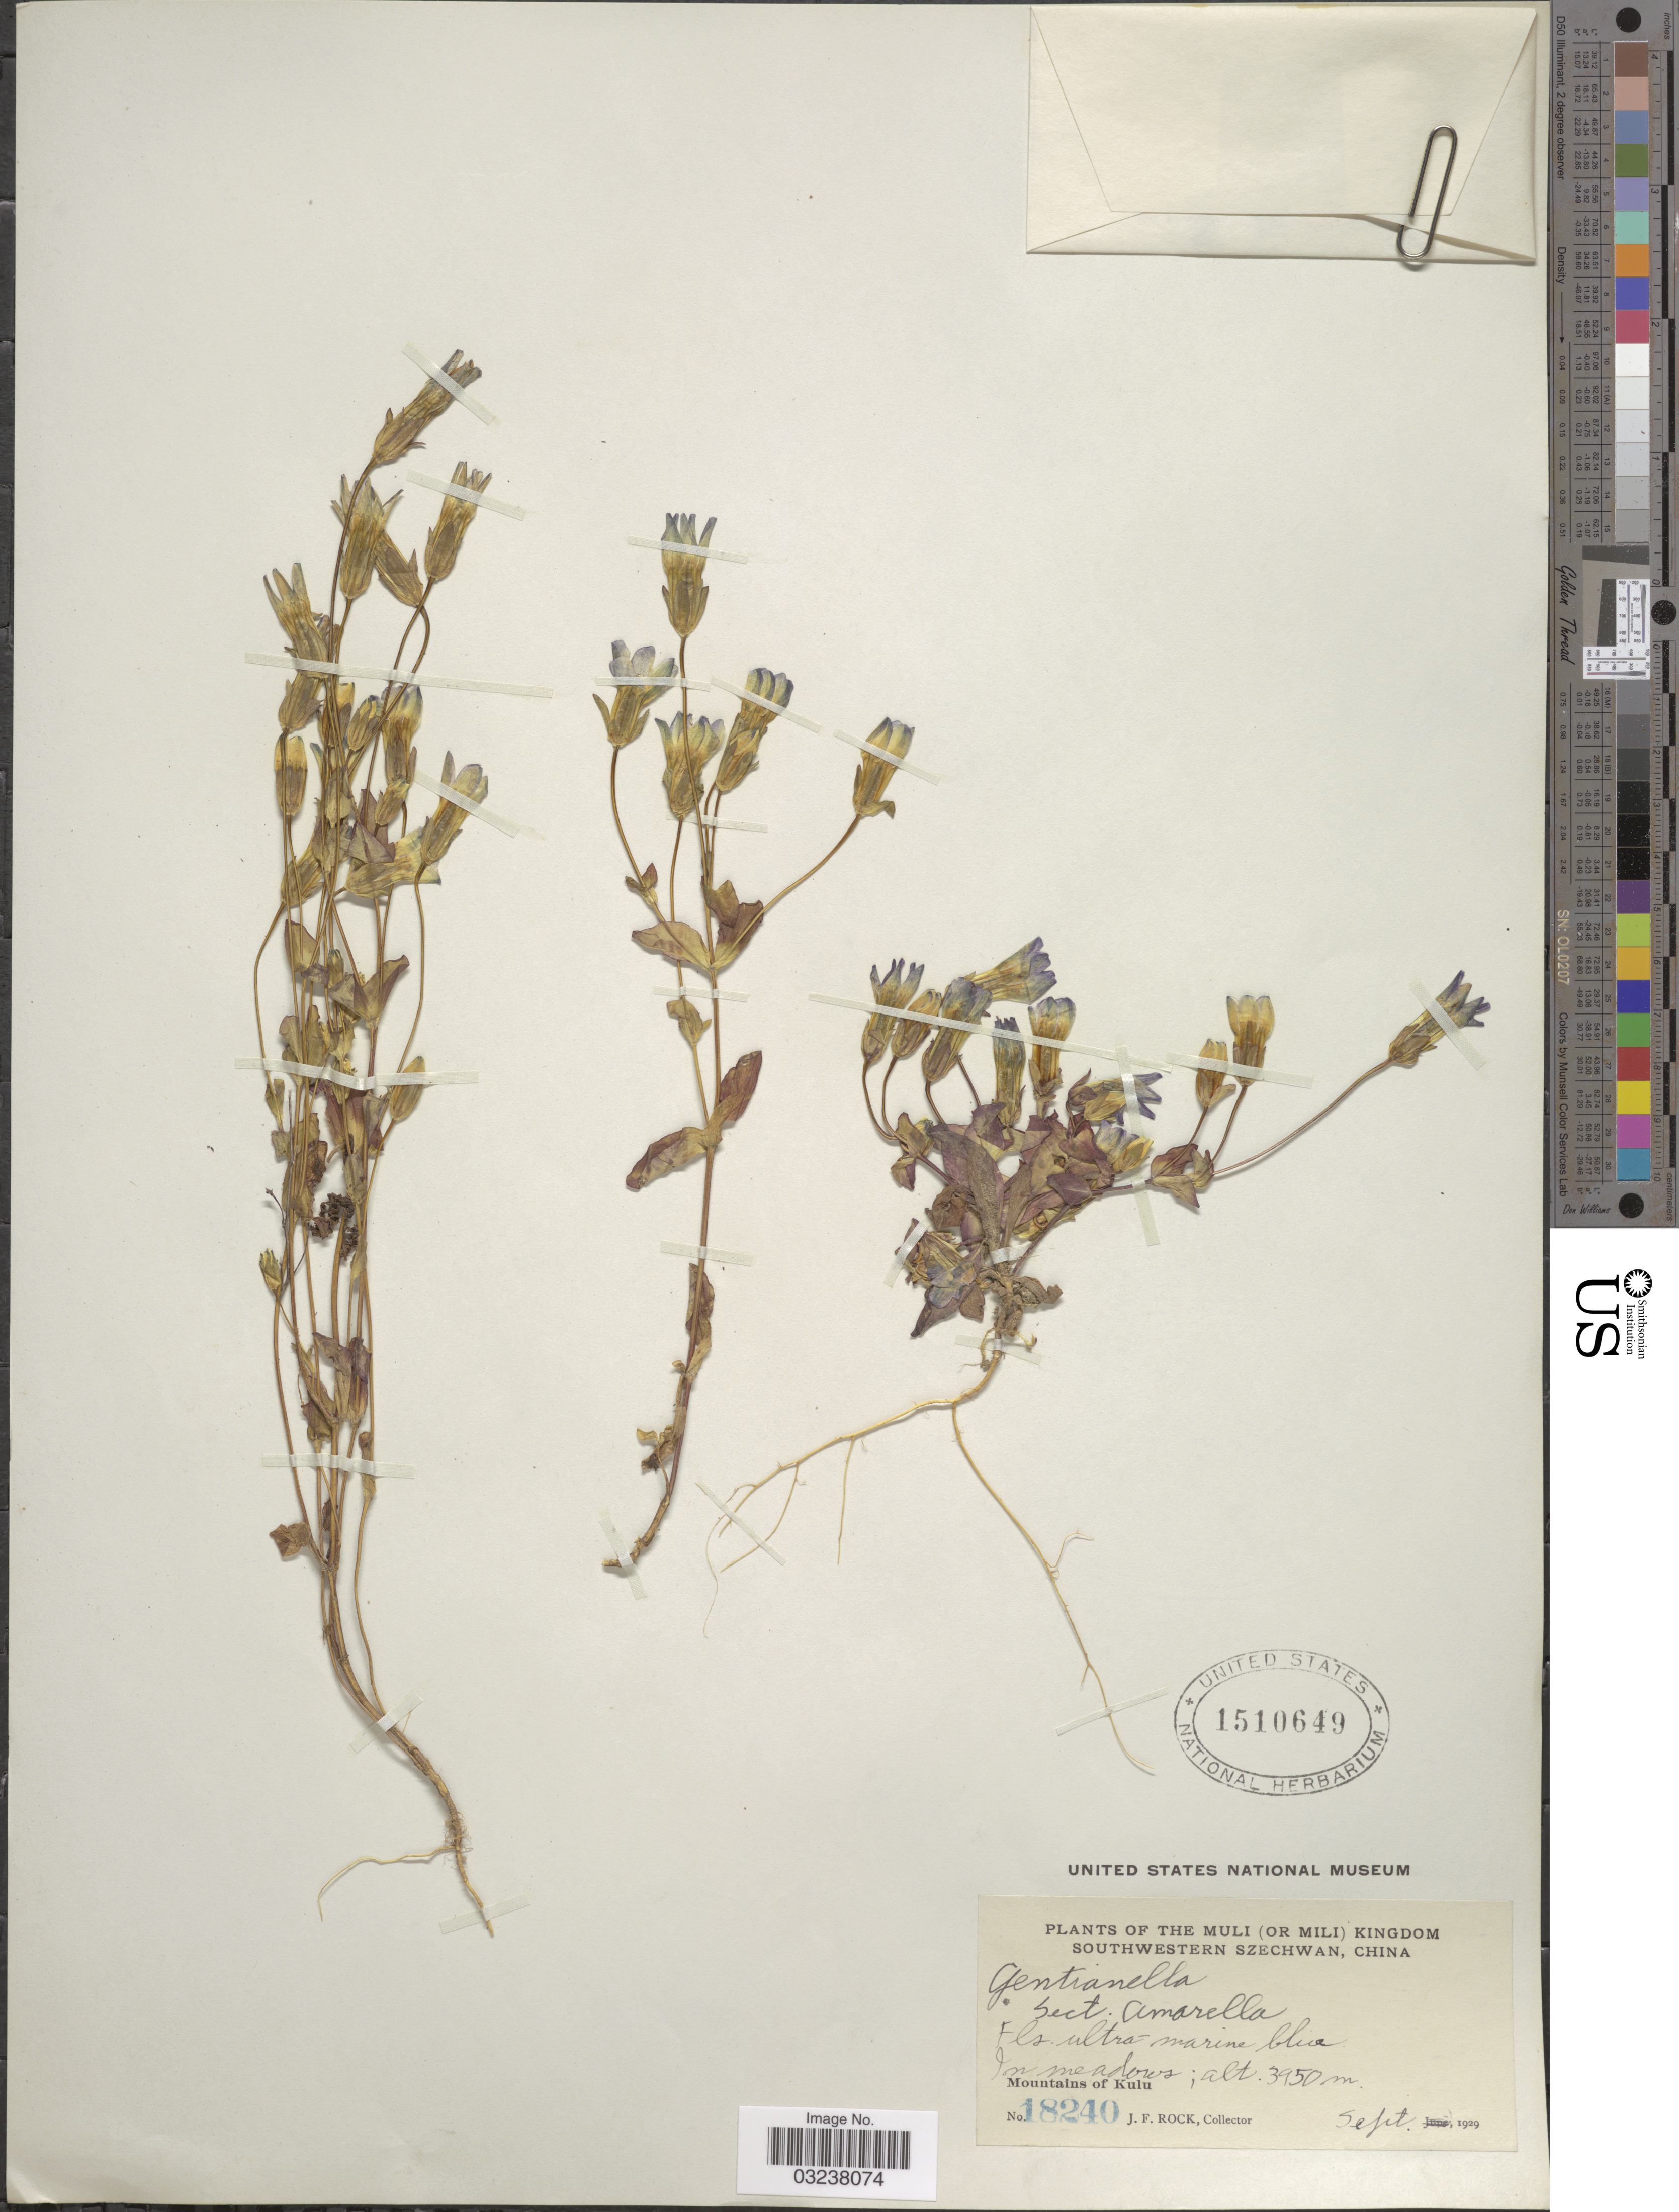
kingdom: Plantae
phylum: Tracheophyta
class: Magnoliopsida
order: Gentianales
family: Gentianaceae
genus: Gentianella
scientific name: Gentianella sp.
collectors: J. Rock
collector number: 18240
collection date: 1929-09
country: China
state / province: Sichuan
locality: The Muli (or Mili) Kingdom, southwestern Szechwan. Mountains of Kulu.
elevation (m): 3950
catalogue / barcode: US 1510649